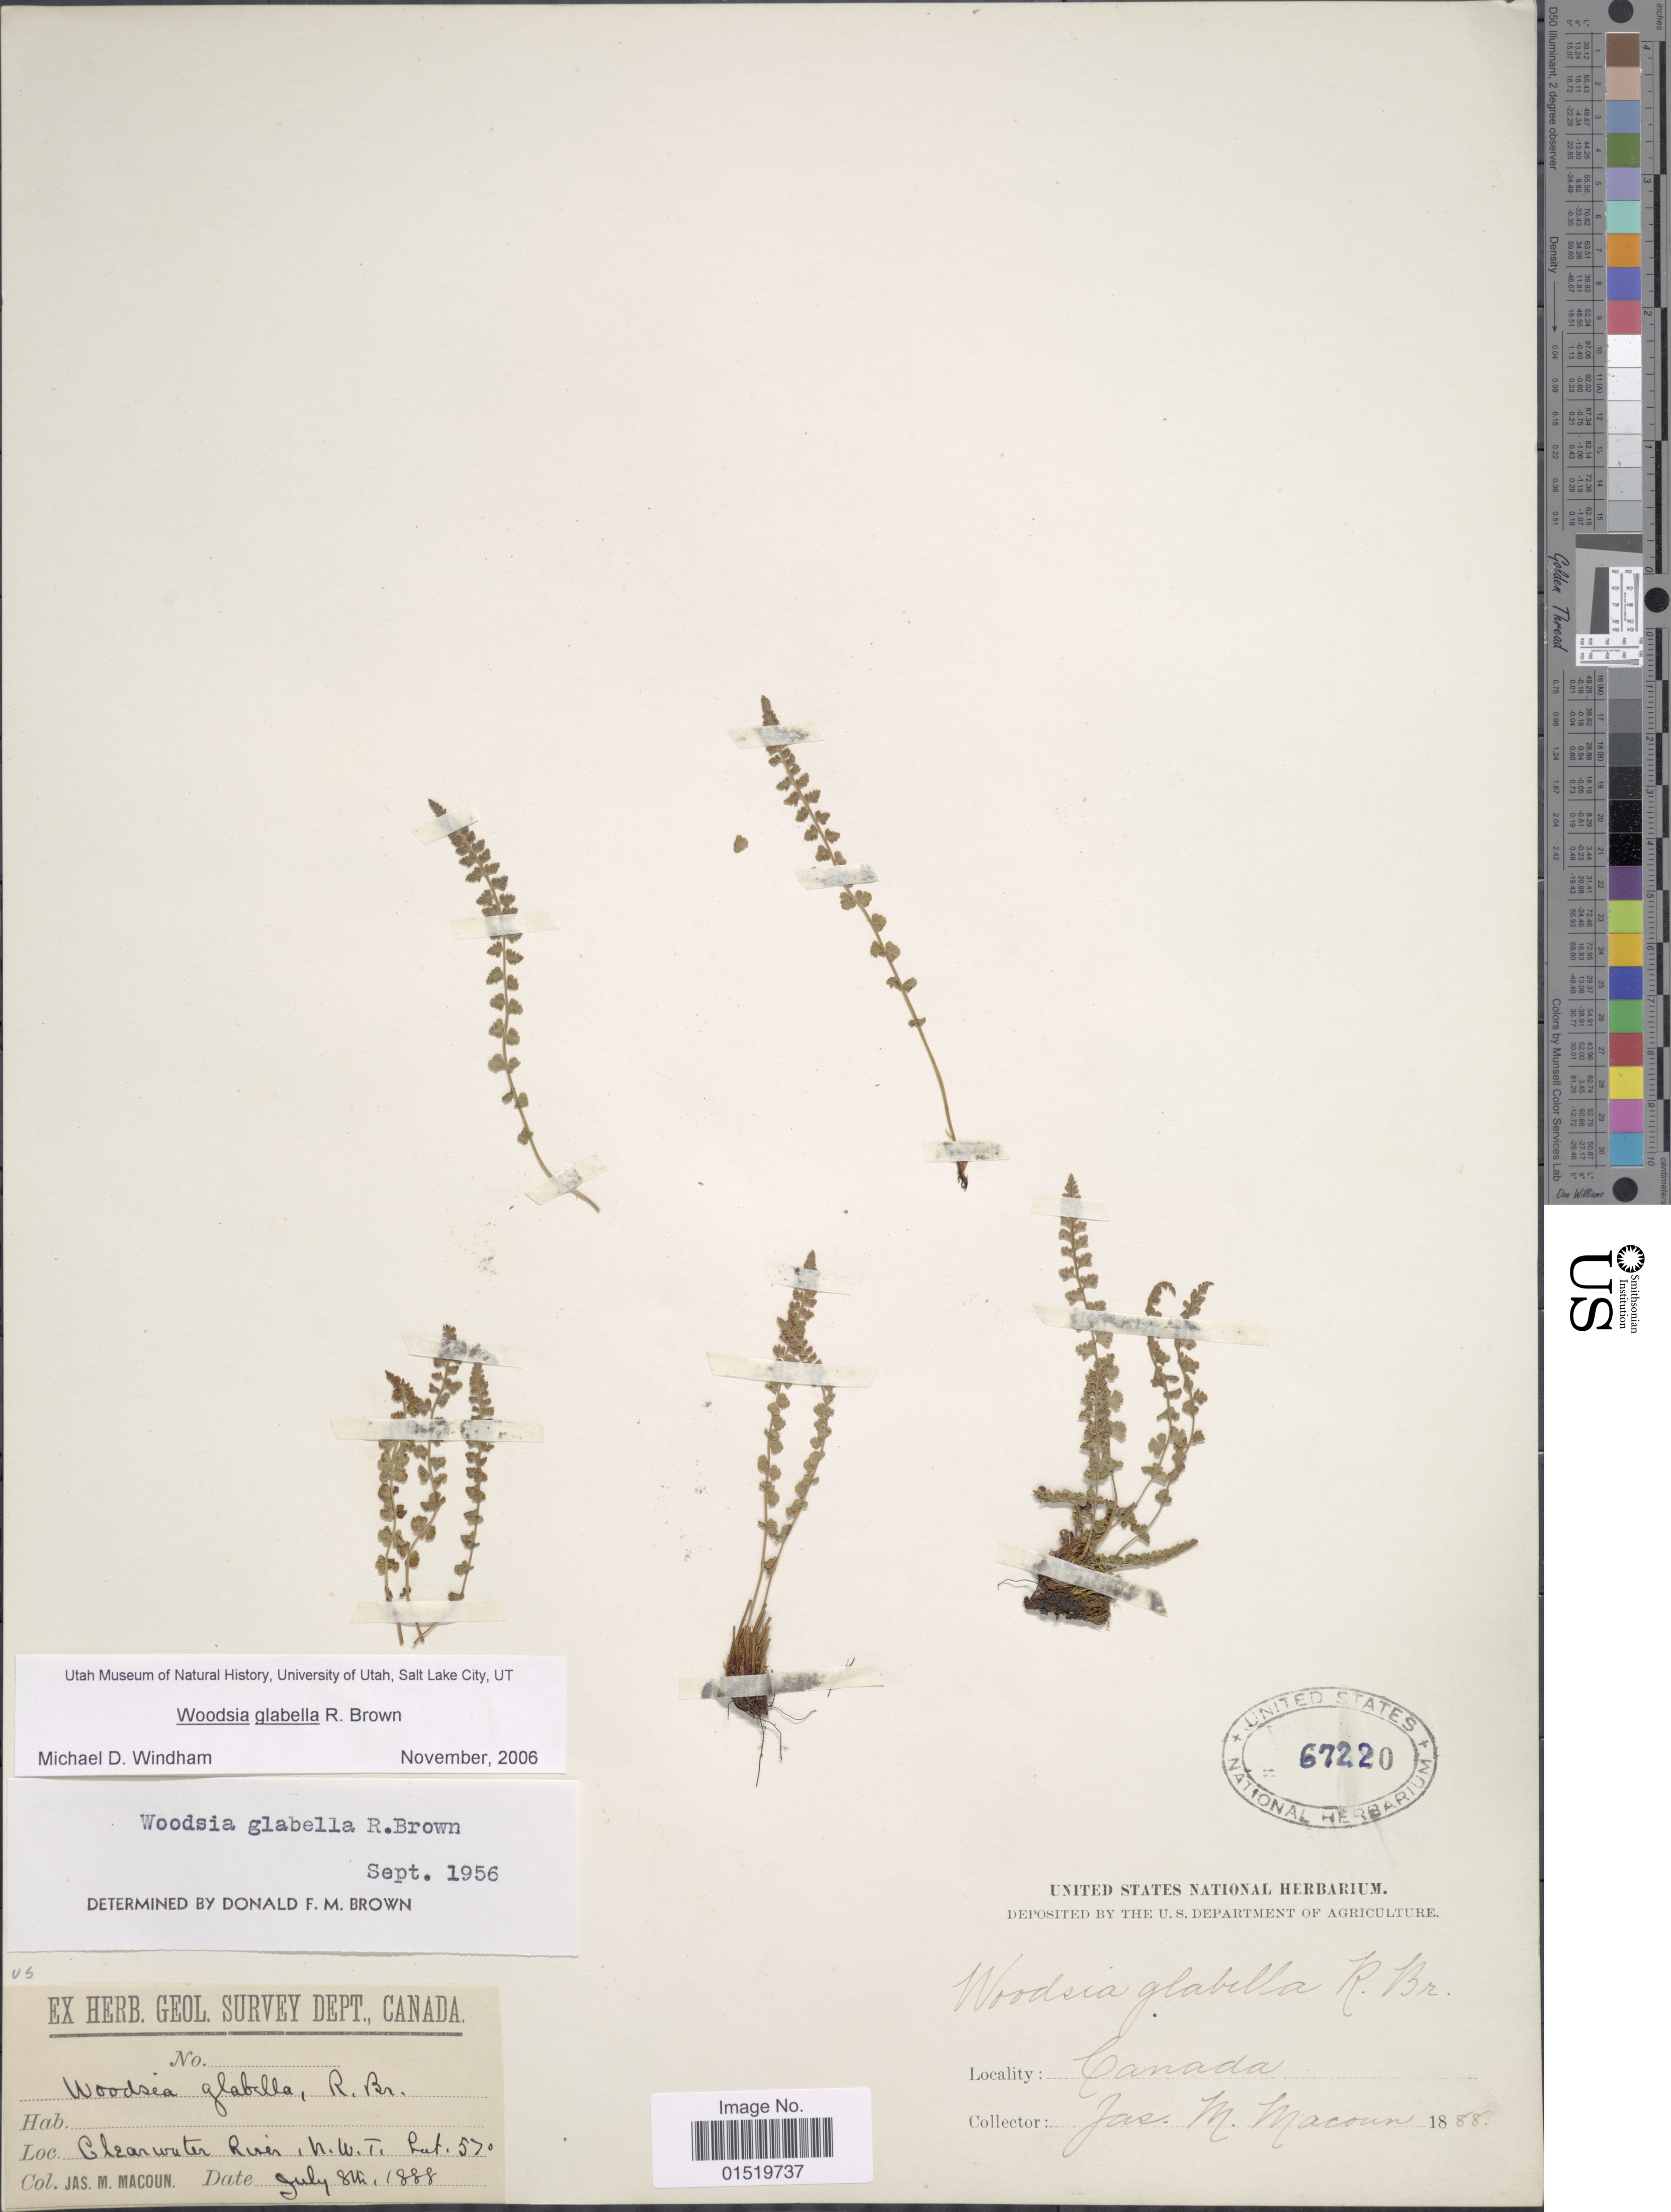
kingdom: Plantae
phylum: Tracheophyta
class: Polypodiopsida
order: Polypodiales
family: Woodsiaceae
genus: Woodsia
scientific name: Woodsia glabella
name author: R. Br.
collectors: J. M. Macoun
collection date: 1888-07-08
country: Canada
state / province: Northwest Territories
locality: Clearwater River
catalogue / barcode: US 67220